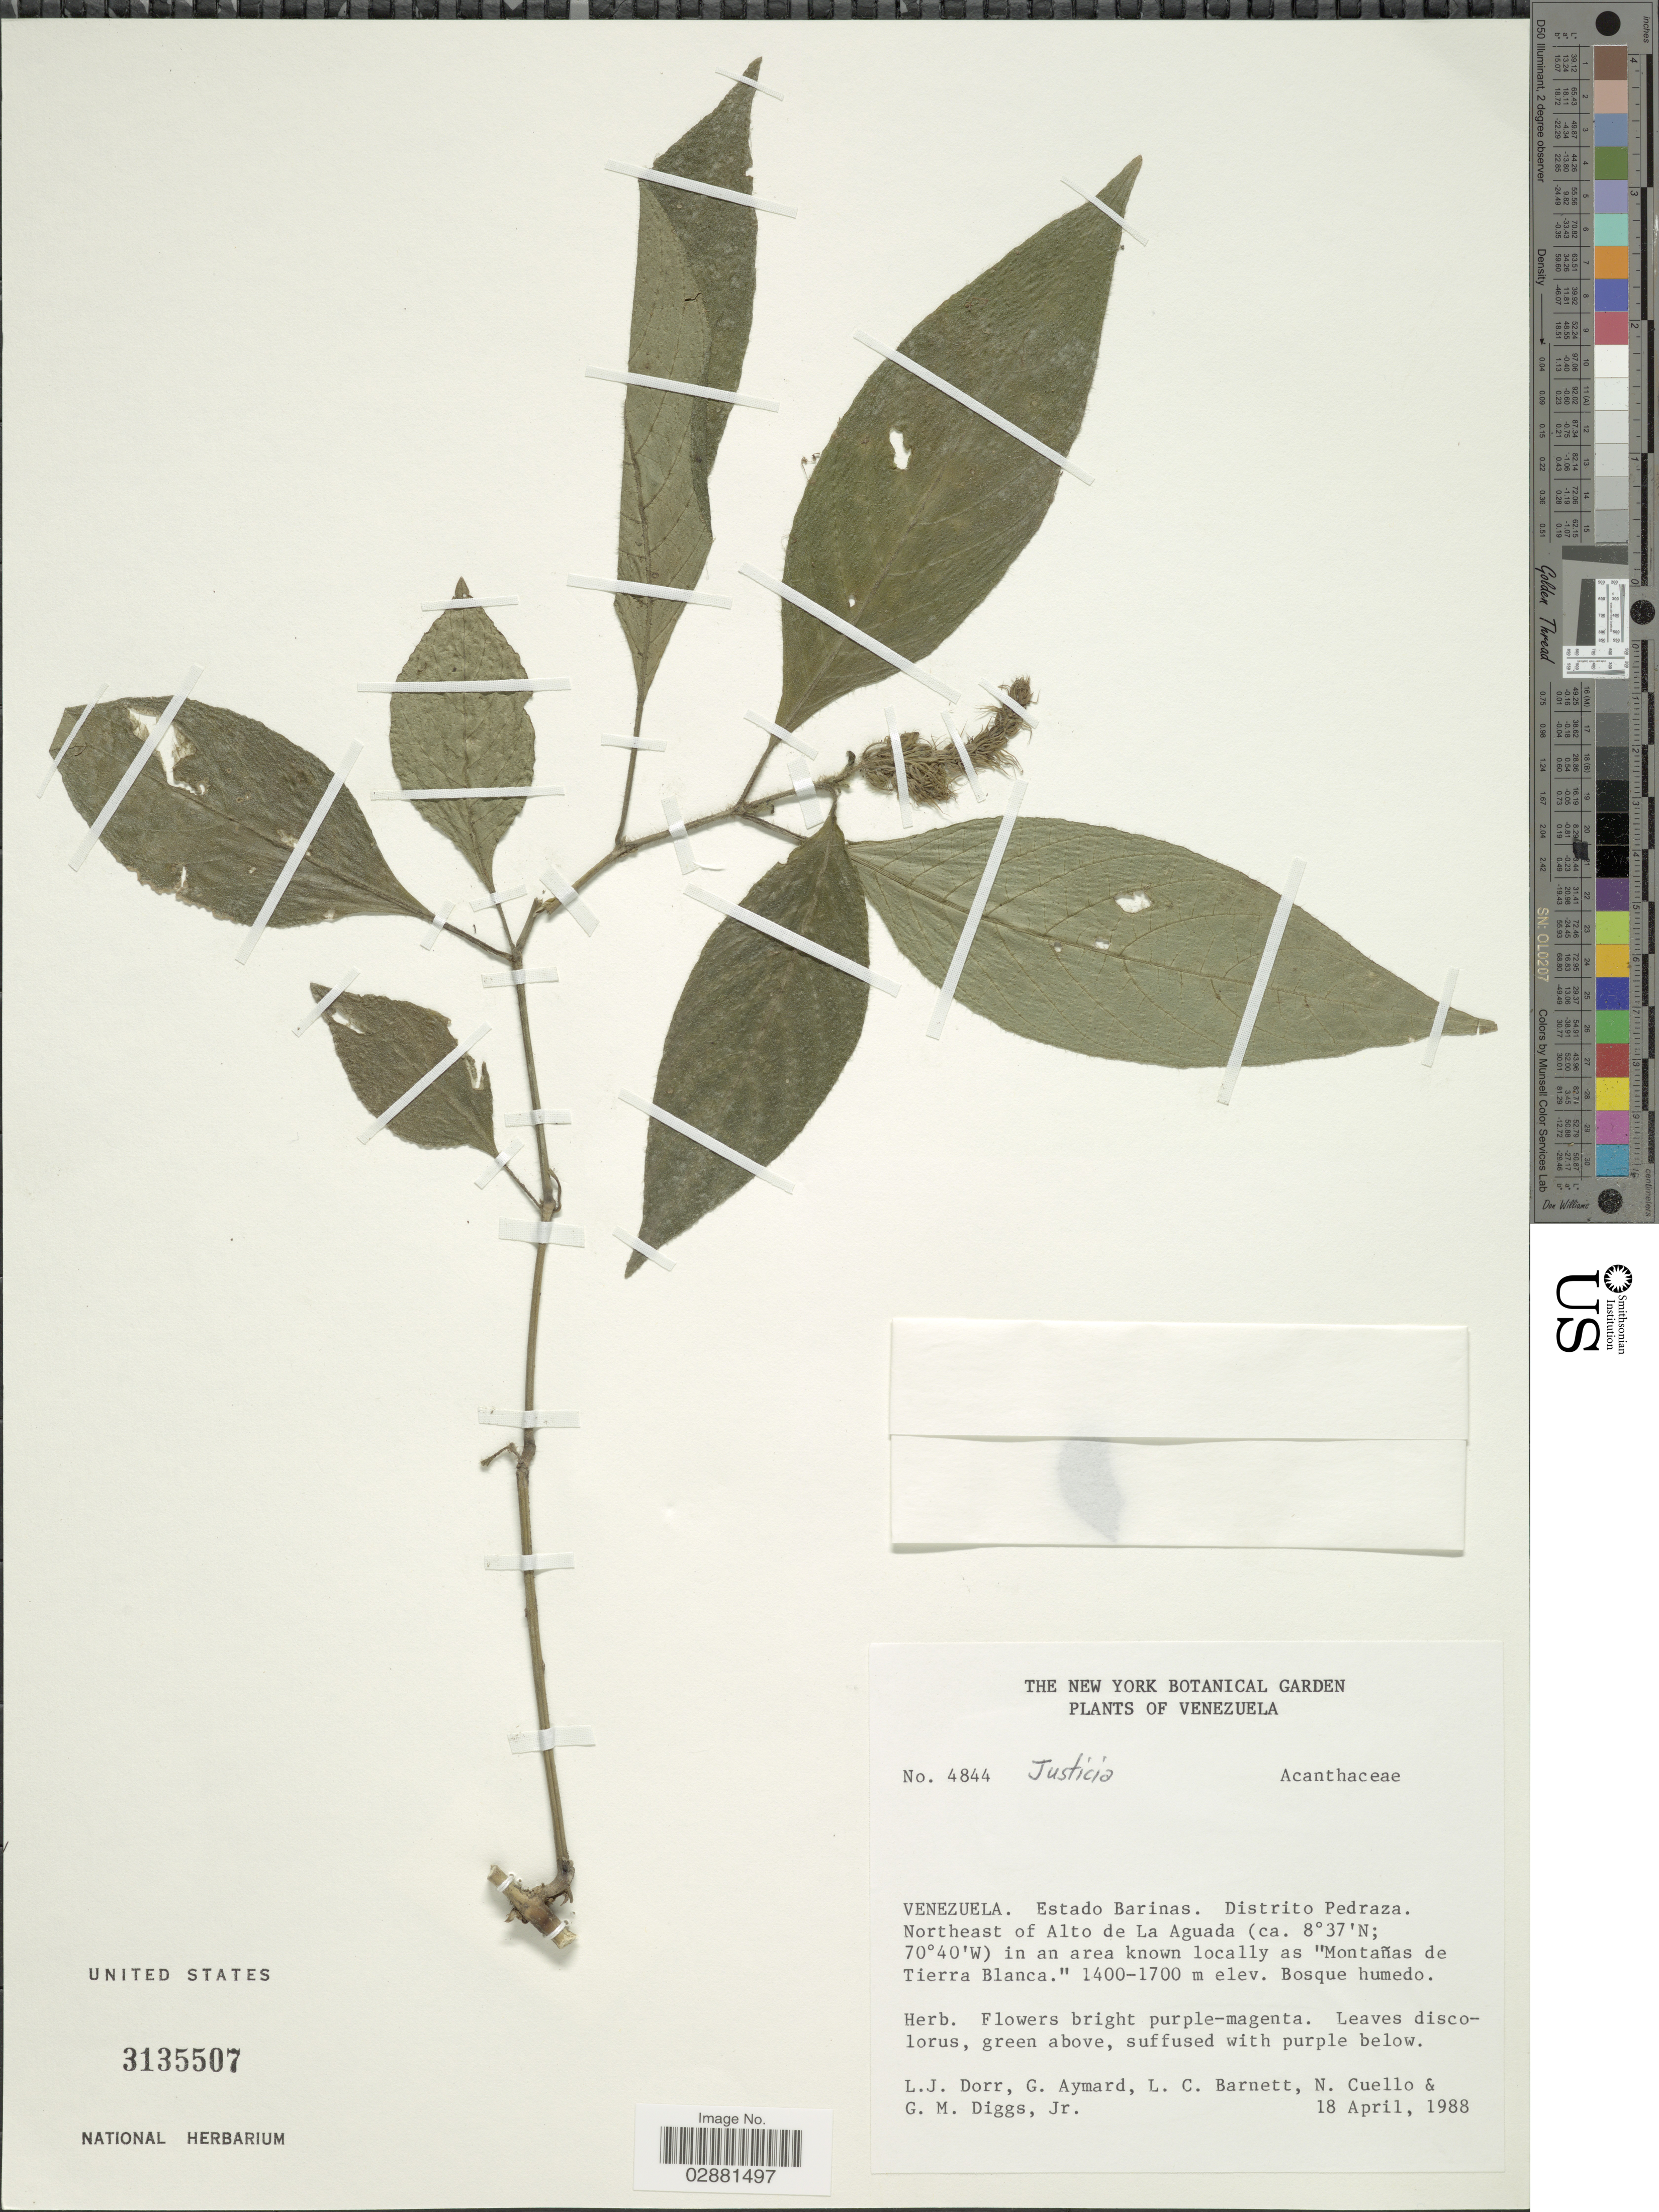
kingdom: Plantae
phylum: Tracheophyta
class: Magnoliopsida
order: Lamiales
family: Acanthaceae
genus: Justicia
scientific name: Justicia sp.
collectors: L. J. Dorr, G. A. Aymard, L. C. Barnett, N. L. Cuello & G. Diggs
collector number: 4844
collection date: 1988-04-18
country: Venezuela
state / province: Barinas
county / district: Pedraza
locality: NE of Alto de La Aguada in an area known locally as 'Montañas de Tierra Blanca"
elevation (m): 1400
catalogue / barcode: US 3135507